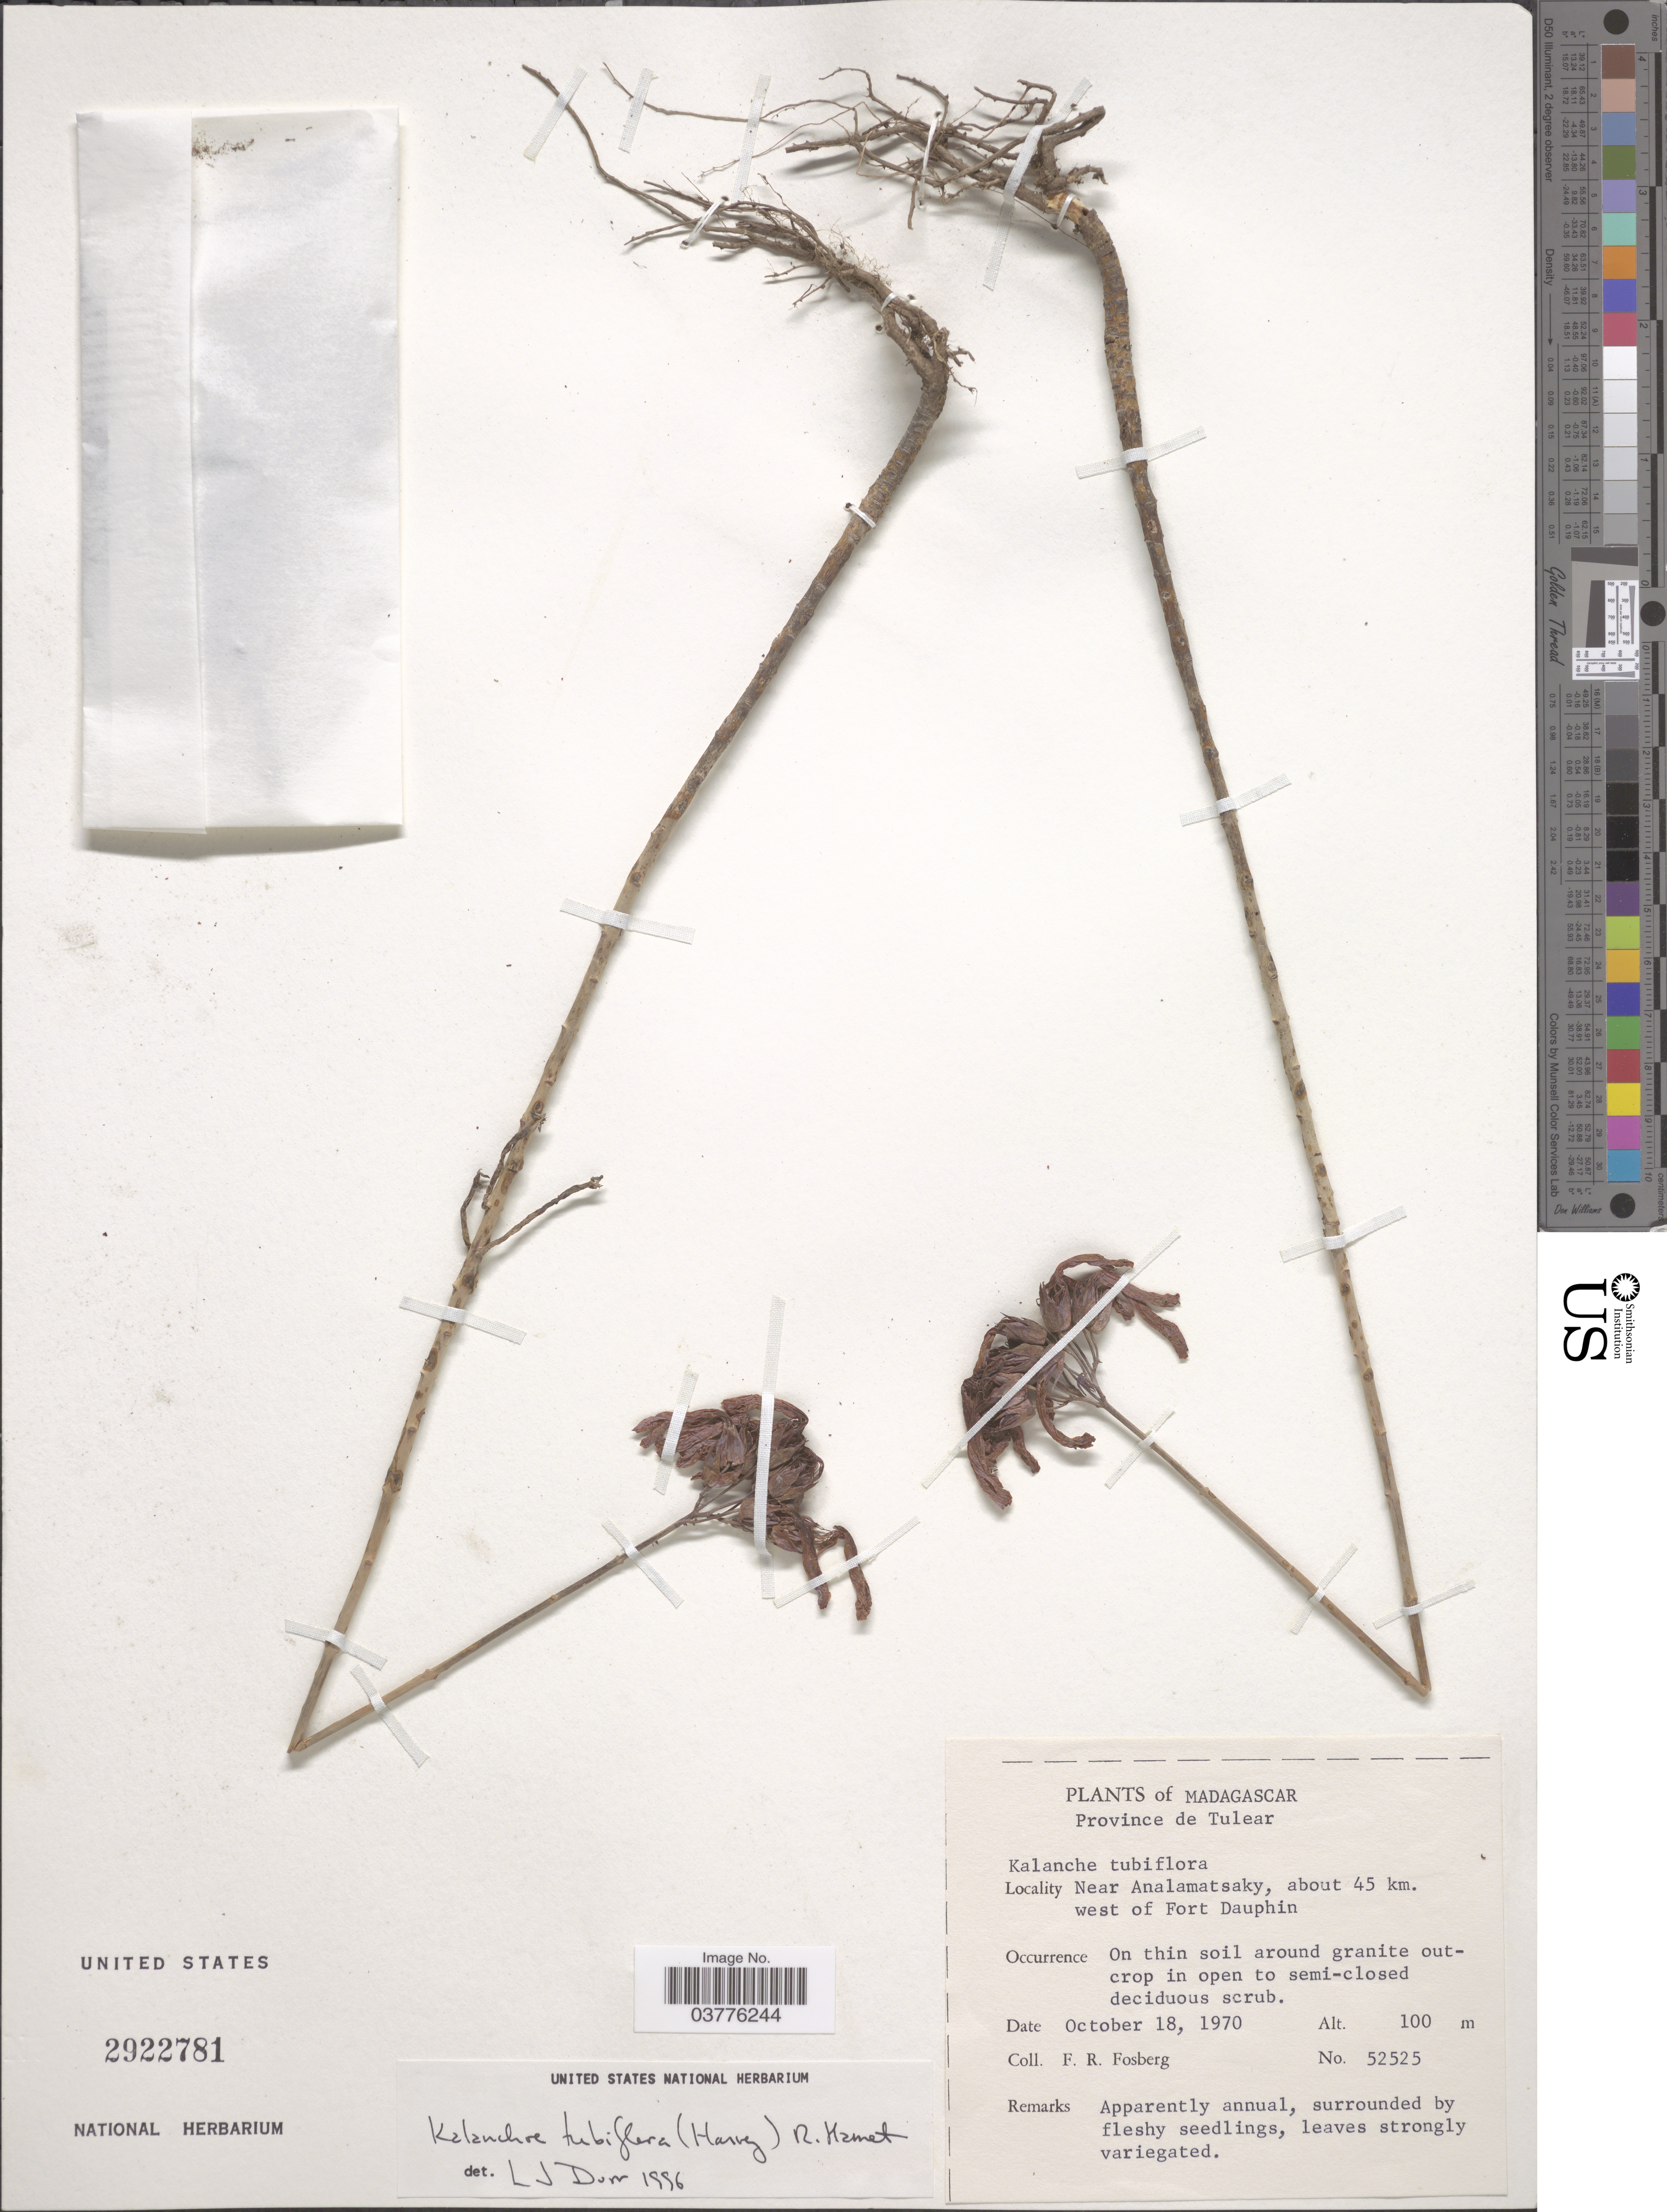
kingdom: Plantae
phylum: Tracheophyta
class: Magnoliopsida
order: Saxifragales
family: Crassulaceae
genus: Kalanchoe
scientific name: Kalanchoe delagoensis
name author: Eckl. & Zeyh.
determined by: Wagner, W. L., (BOT), Smithsonian Institution - National Museum of Natural History (UNITED STATES)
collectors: F. R. Fosberg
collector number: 52525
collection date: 1970-10-18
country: Madagascar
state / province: Anosy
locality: Province de Tulear. Near Analamatsaky, about 45 km. west of Fort Dauphin.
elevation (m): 100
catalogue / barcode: US 2922781